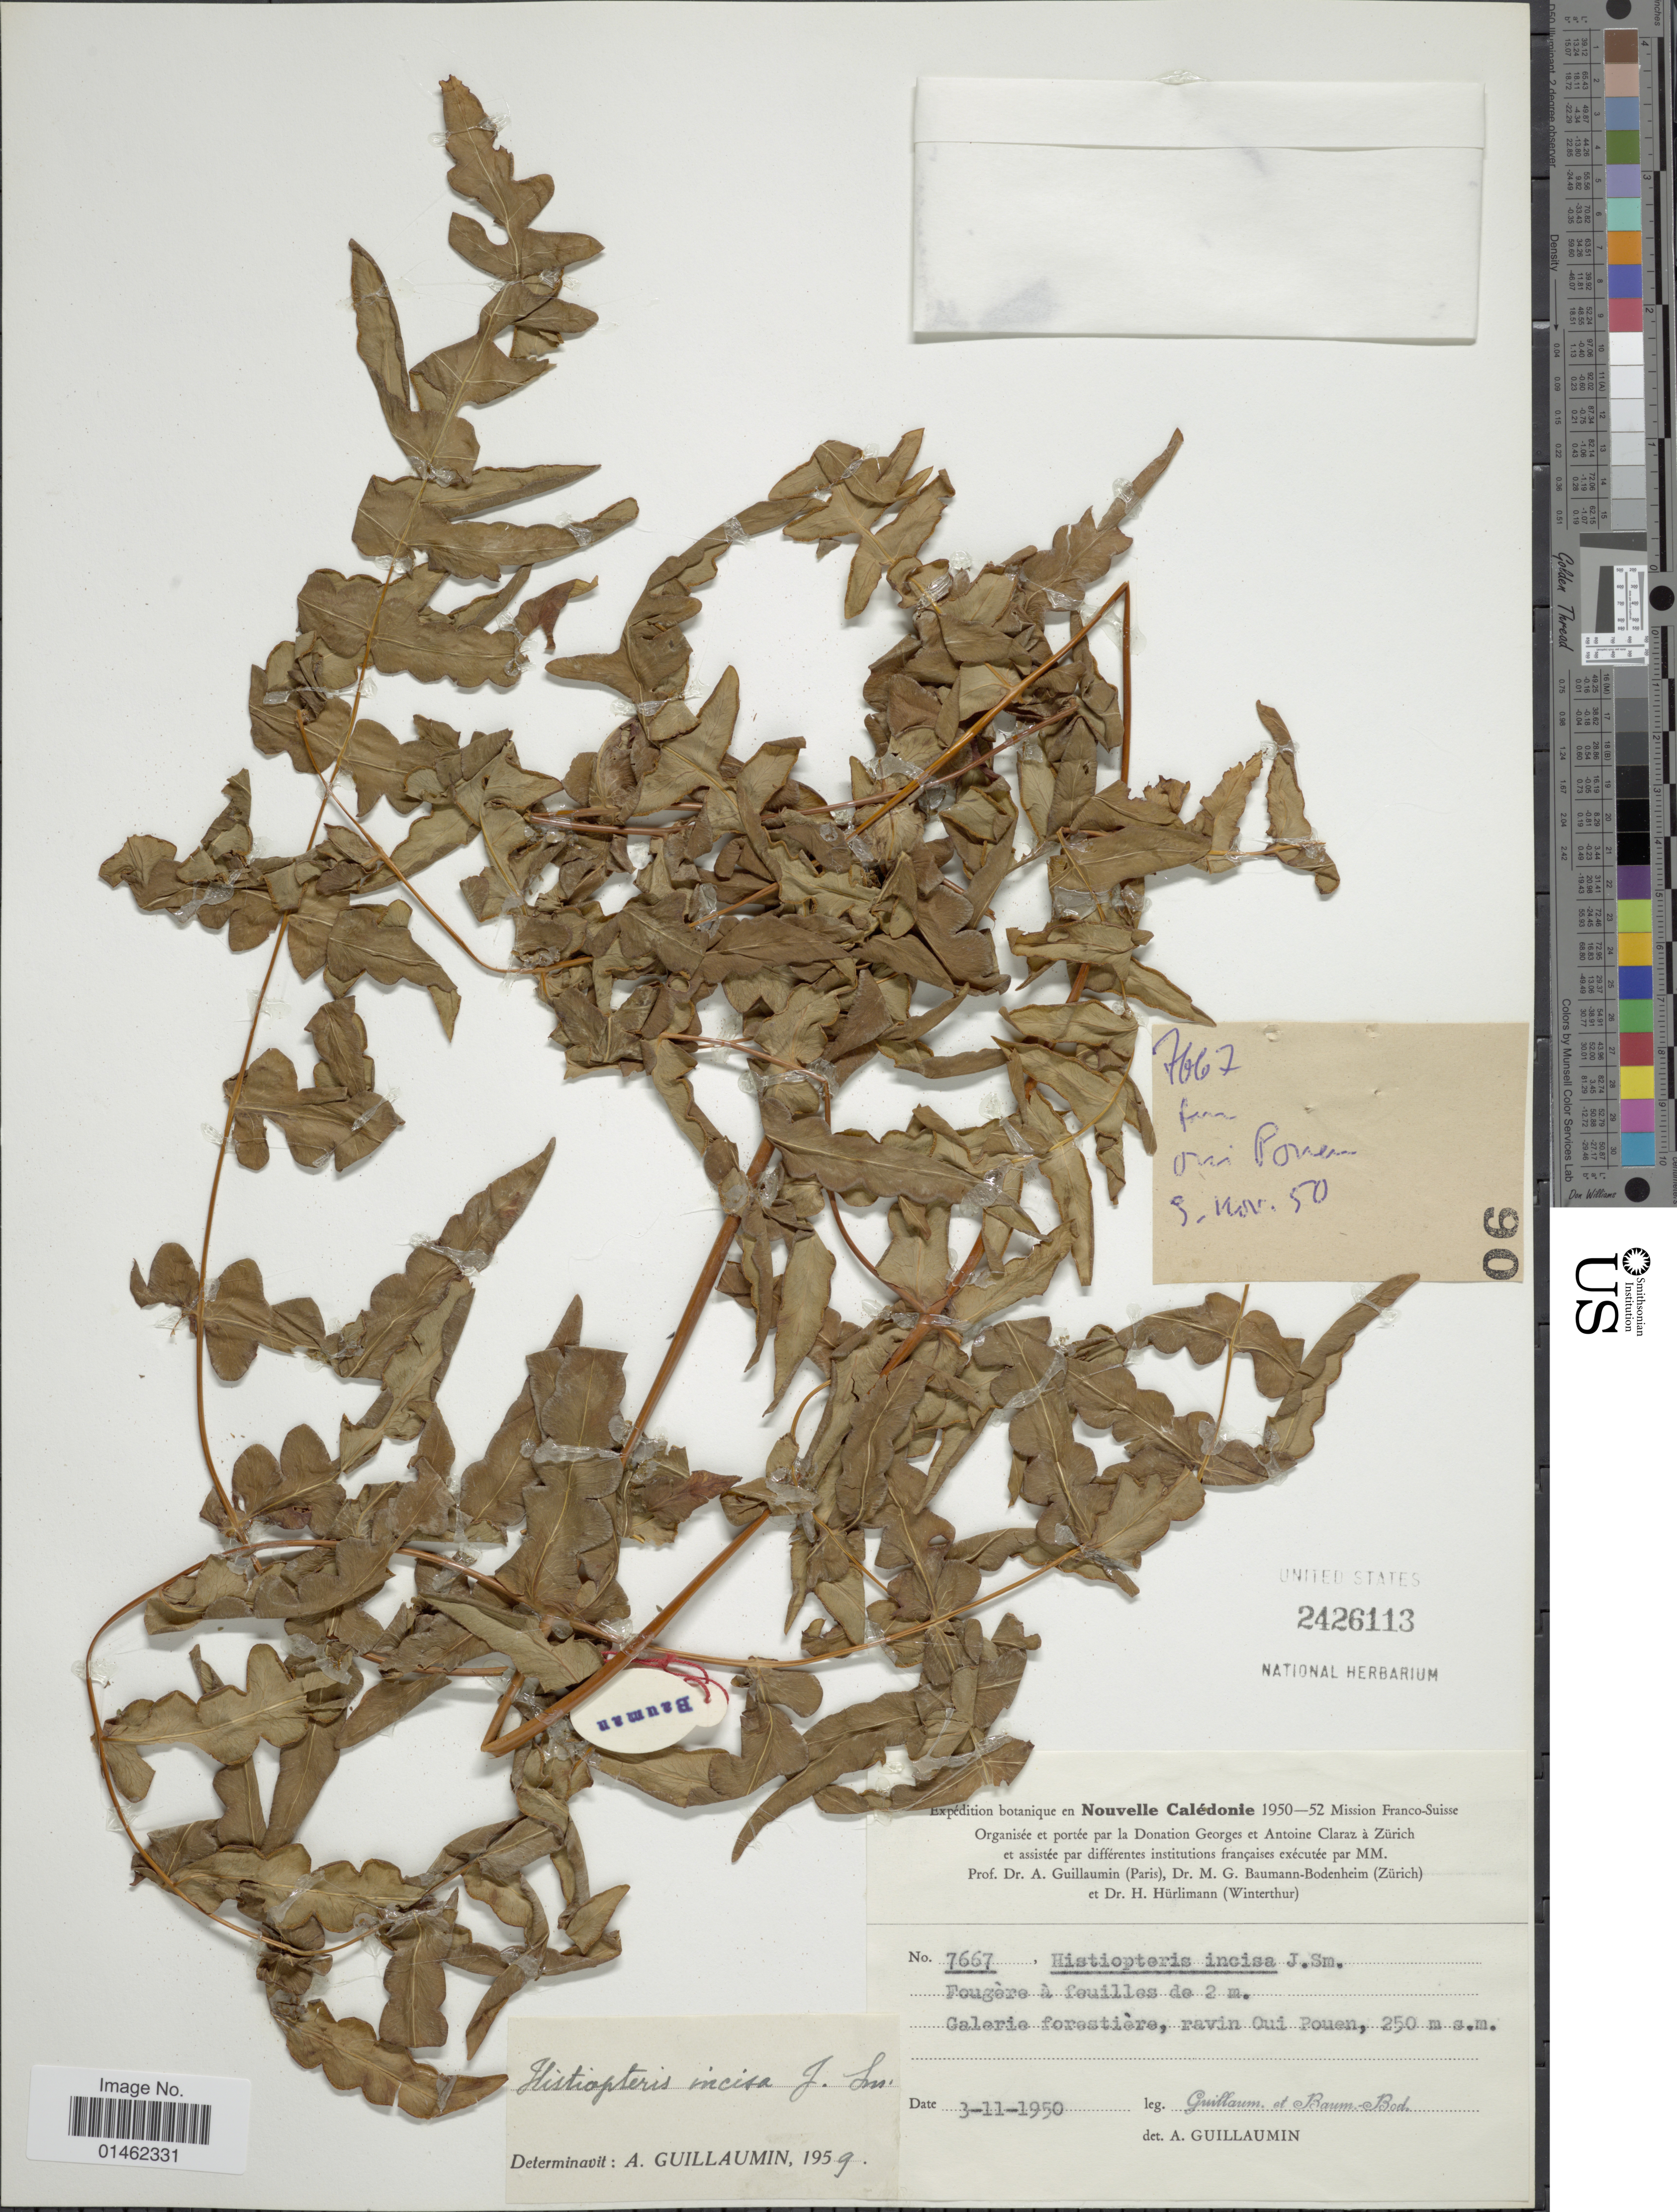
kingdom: Plantae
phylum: Tracheophyta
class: Polypodiopsida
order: Polypodiales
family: Dennstaedtiaceae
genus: Histiopteris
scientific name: Histiopteris incisa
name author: (Thunb.) J. Sm.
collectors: A. Guillaumin & M. G. Baumann-Bodenheim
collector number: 7667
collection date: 1950-11-03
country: New Caledonia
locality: Fougere à fouilles de 2 m. Calerie forestière, ravin Oui Pouen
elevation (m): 250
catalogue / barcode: US 2426113